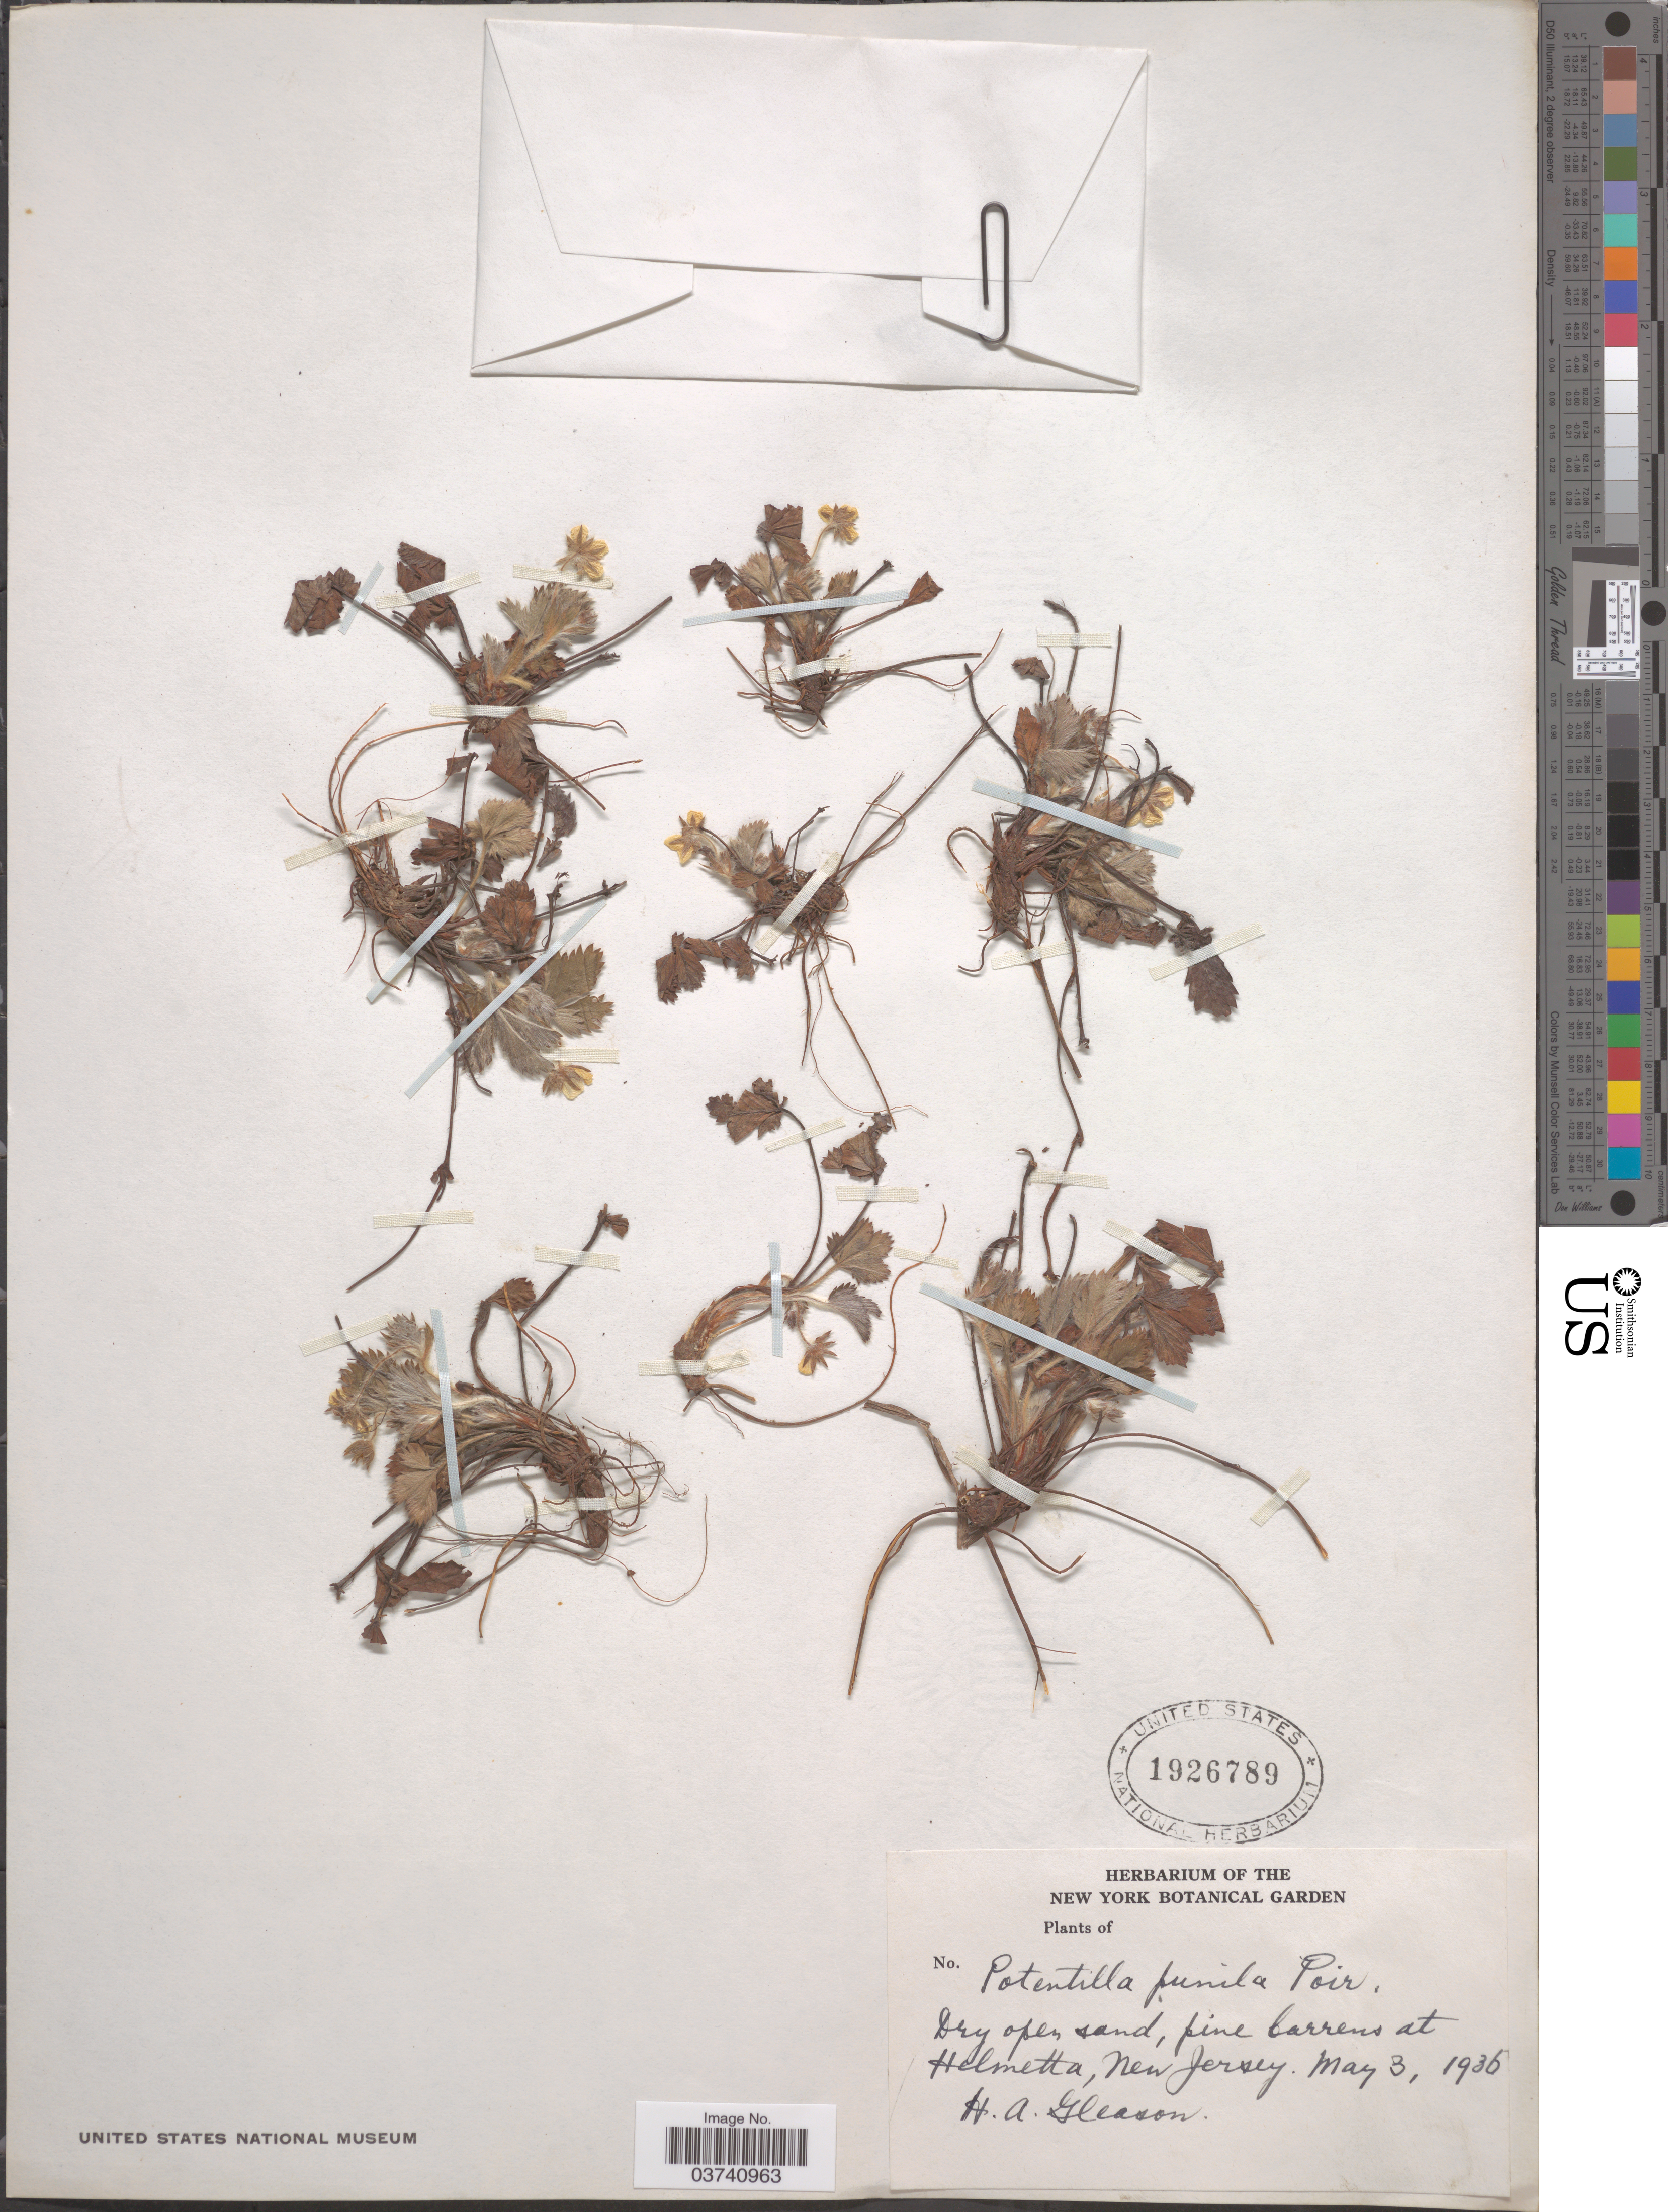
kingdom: Plantae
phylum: Tracheophyta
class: Magnoliopsida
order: Rosales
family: Rosaceae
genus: Potentilla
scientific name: Potentilla canadensis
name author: L.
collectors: H. A. Gleason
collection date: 1936-05-03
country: United States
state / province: New Jersey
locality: Helmetta.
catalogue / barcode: US 1926789